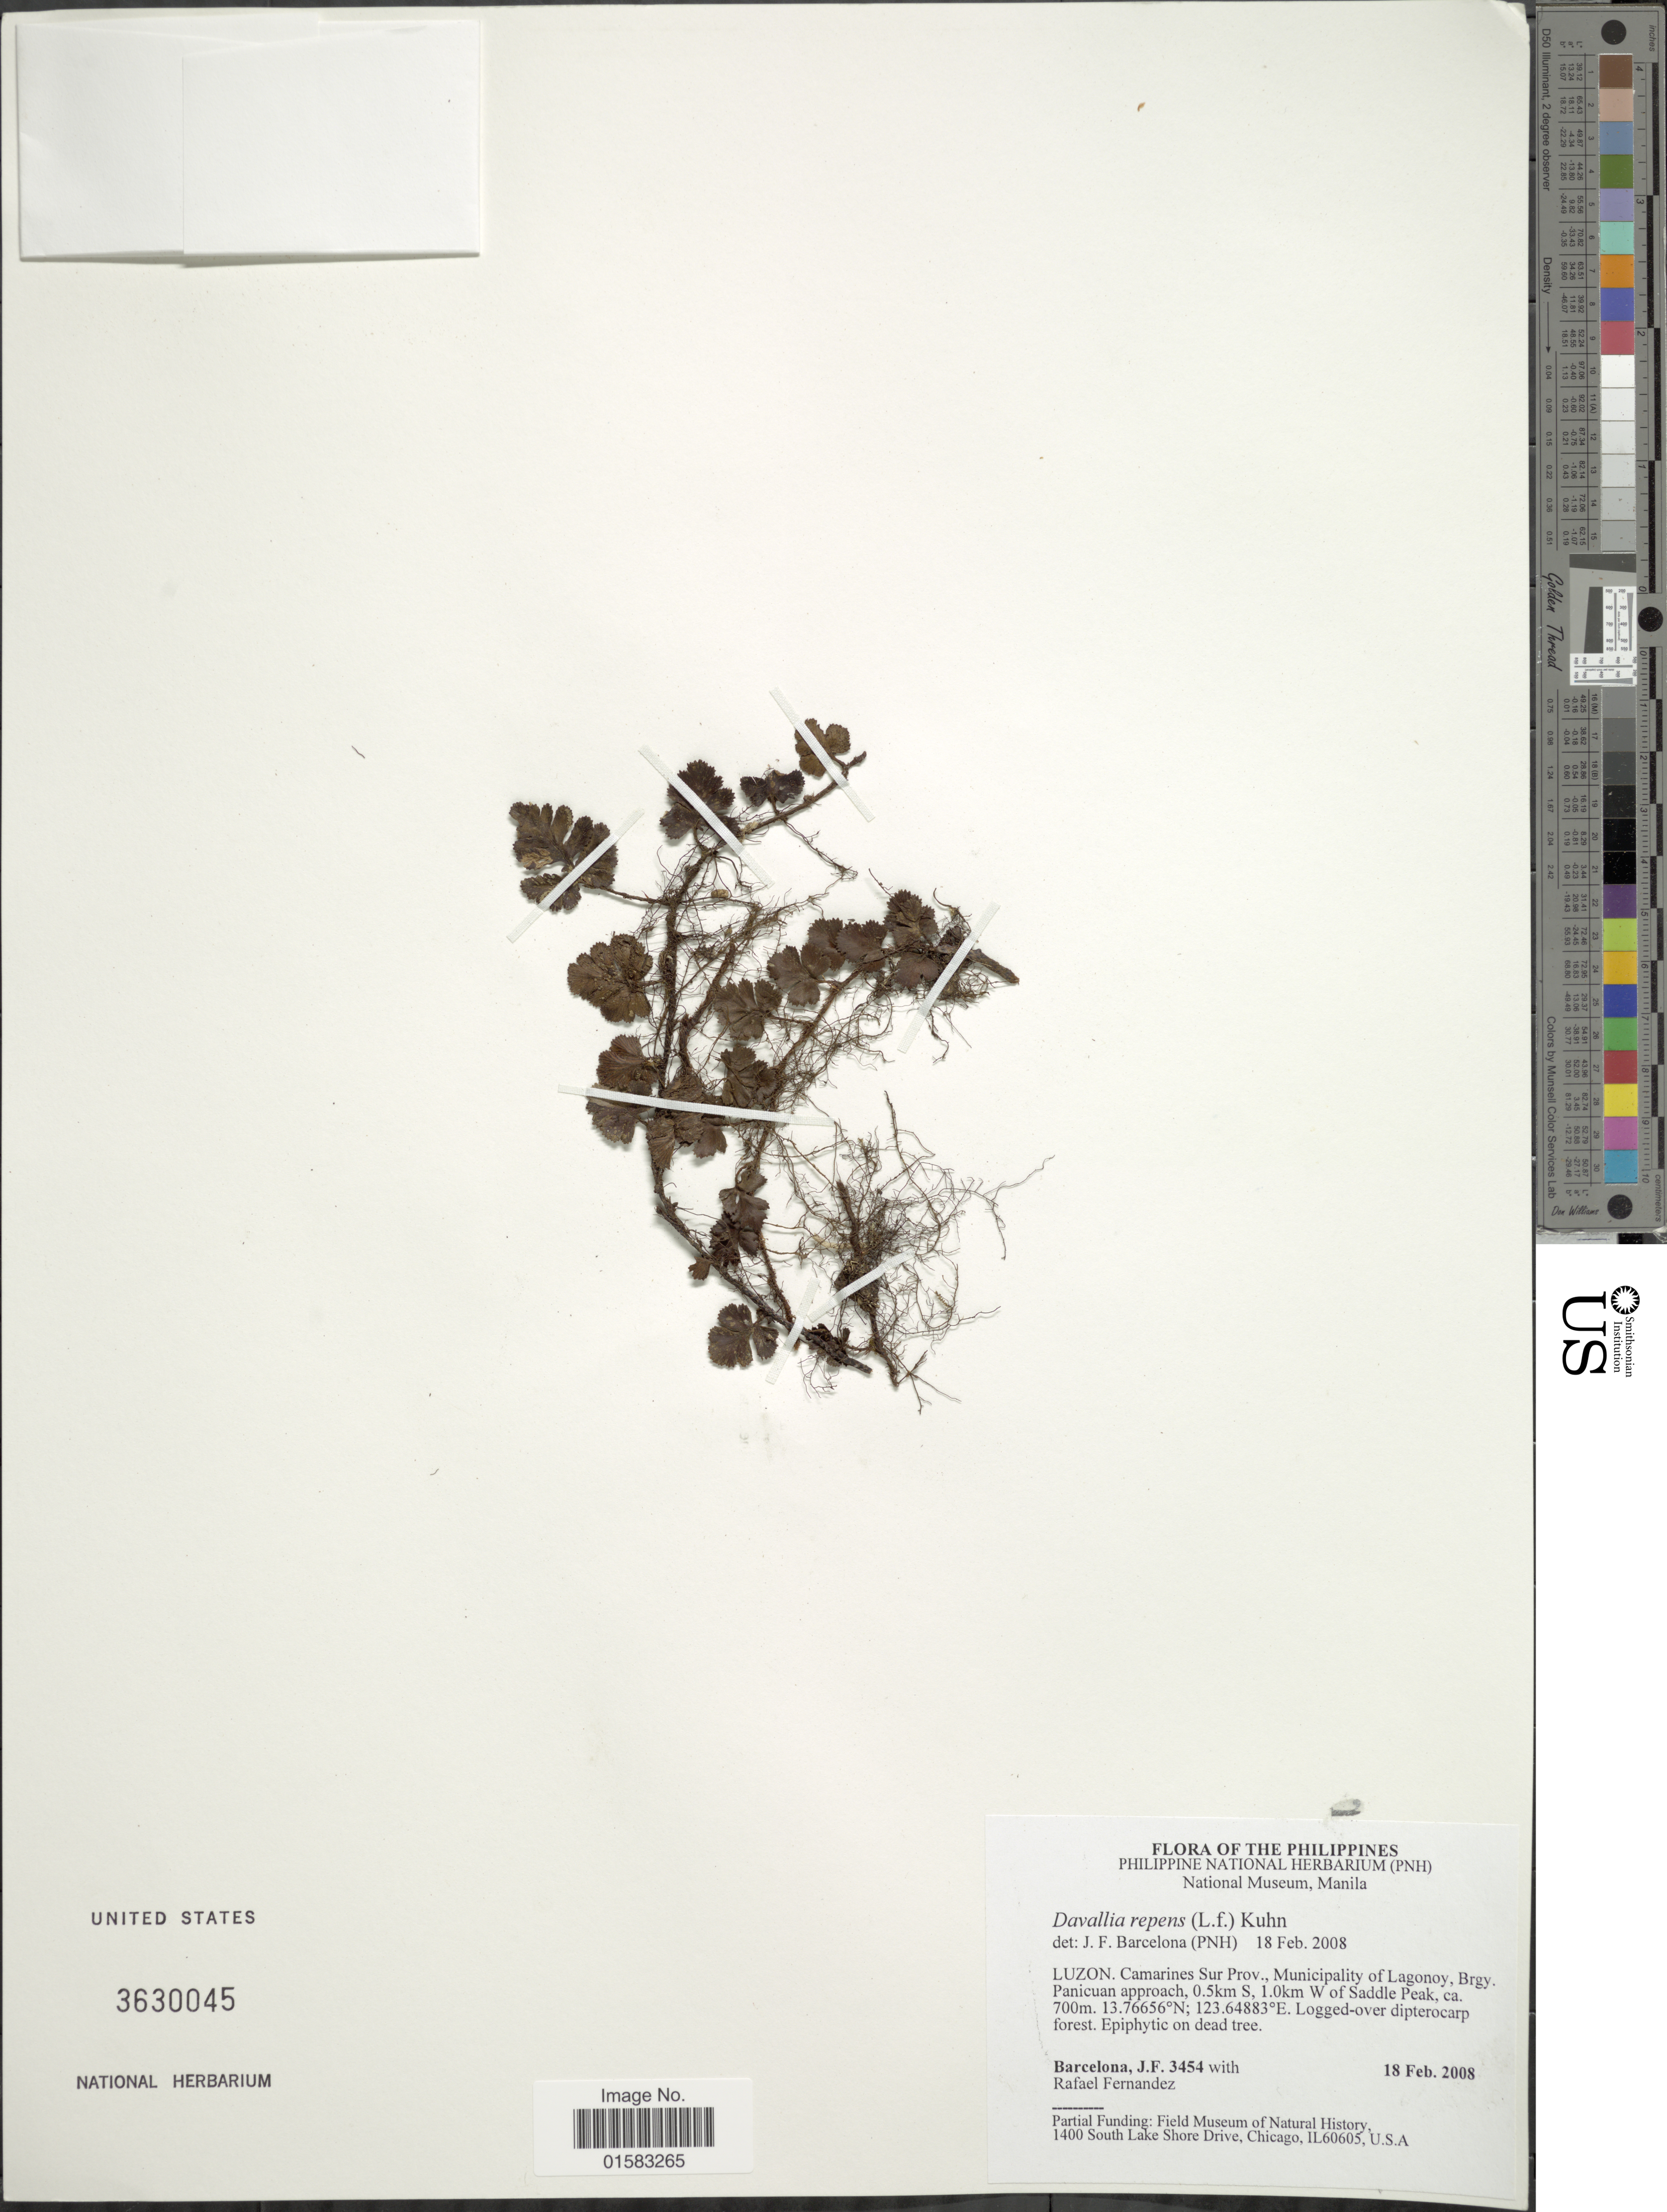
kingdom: Plantae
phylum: Tracheophyta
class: Polypodiopsida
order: Polypodiales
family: Davalliaceae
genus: Davallia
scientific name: Davallia repens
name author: (L. f.) Kuhn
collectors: J. F. Barcelona & R. Fernandez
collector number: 3454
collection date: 2008-02-18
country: Philippines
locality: Luzon, Camarines Sur Prov., Municipality of Lagonoy, Brgy, Panicuan approach, 0.5 km S, 1.0 km W of Saddle Peak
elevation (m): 700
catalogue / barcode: US 3630045